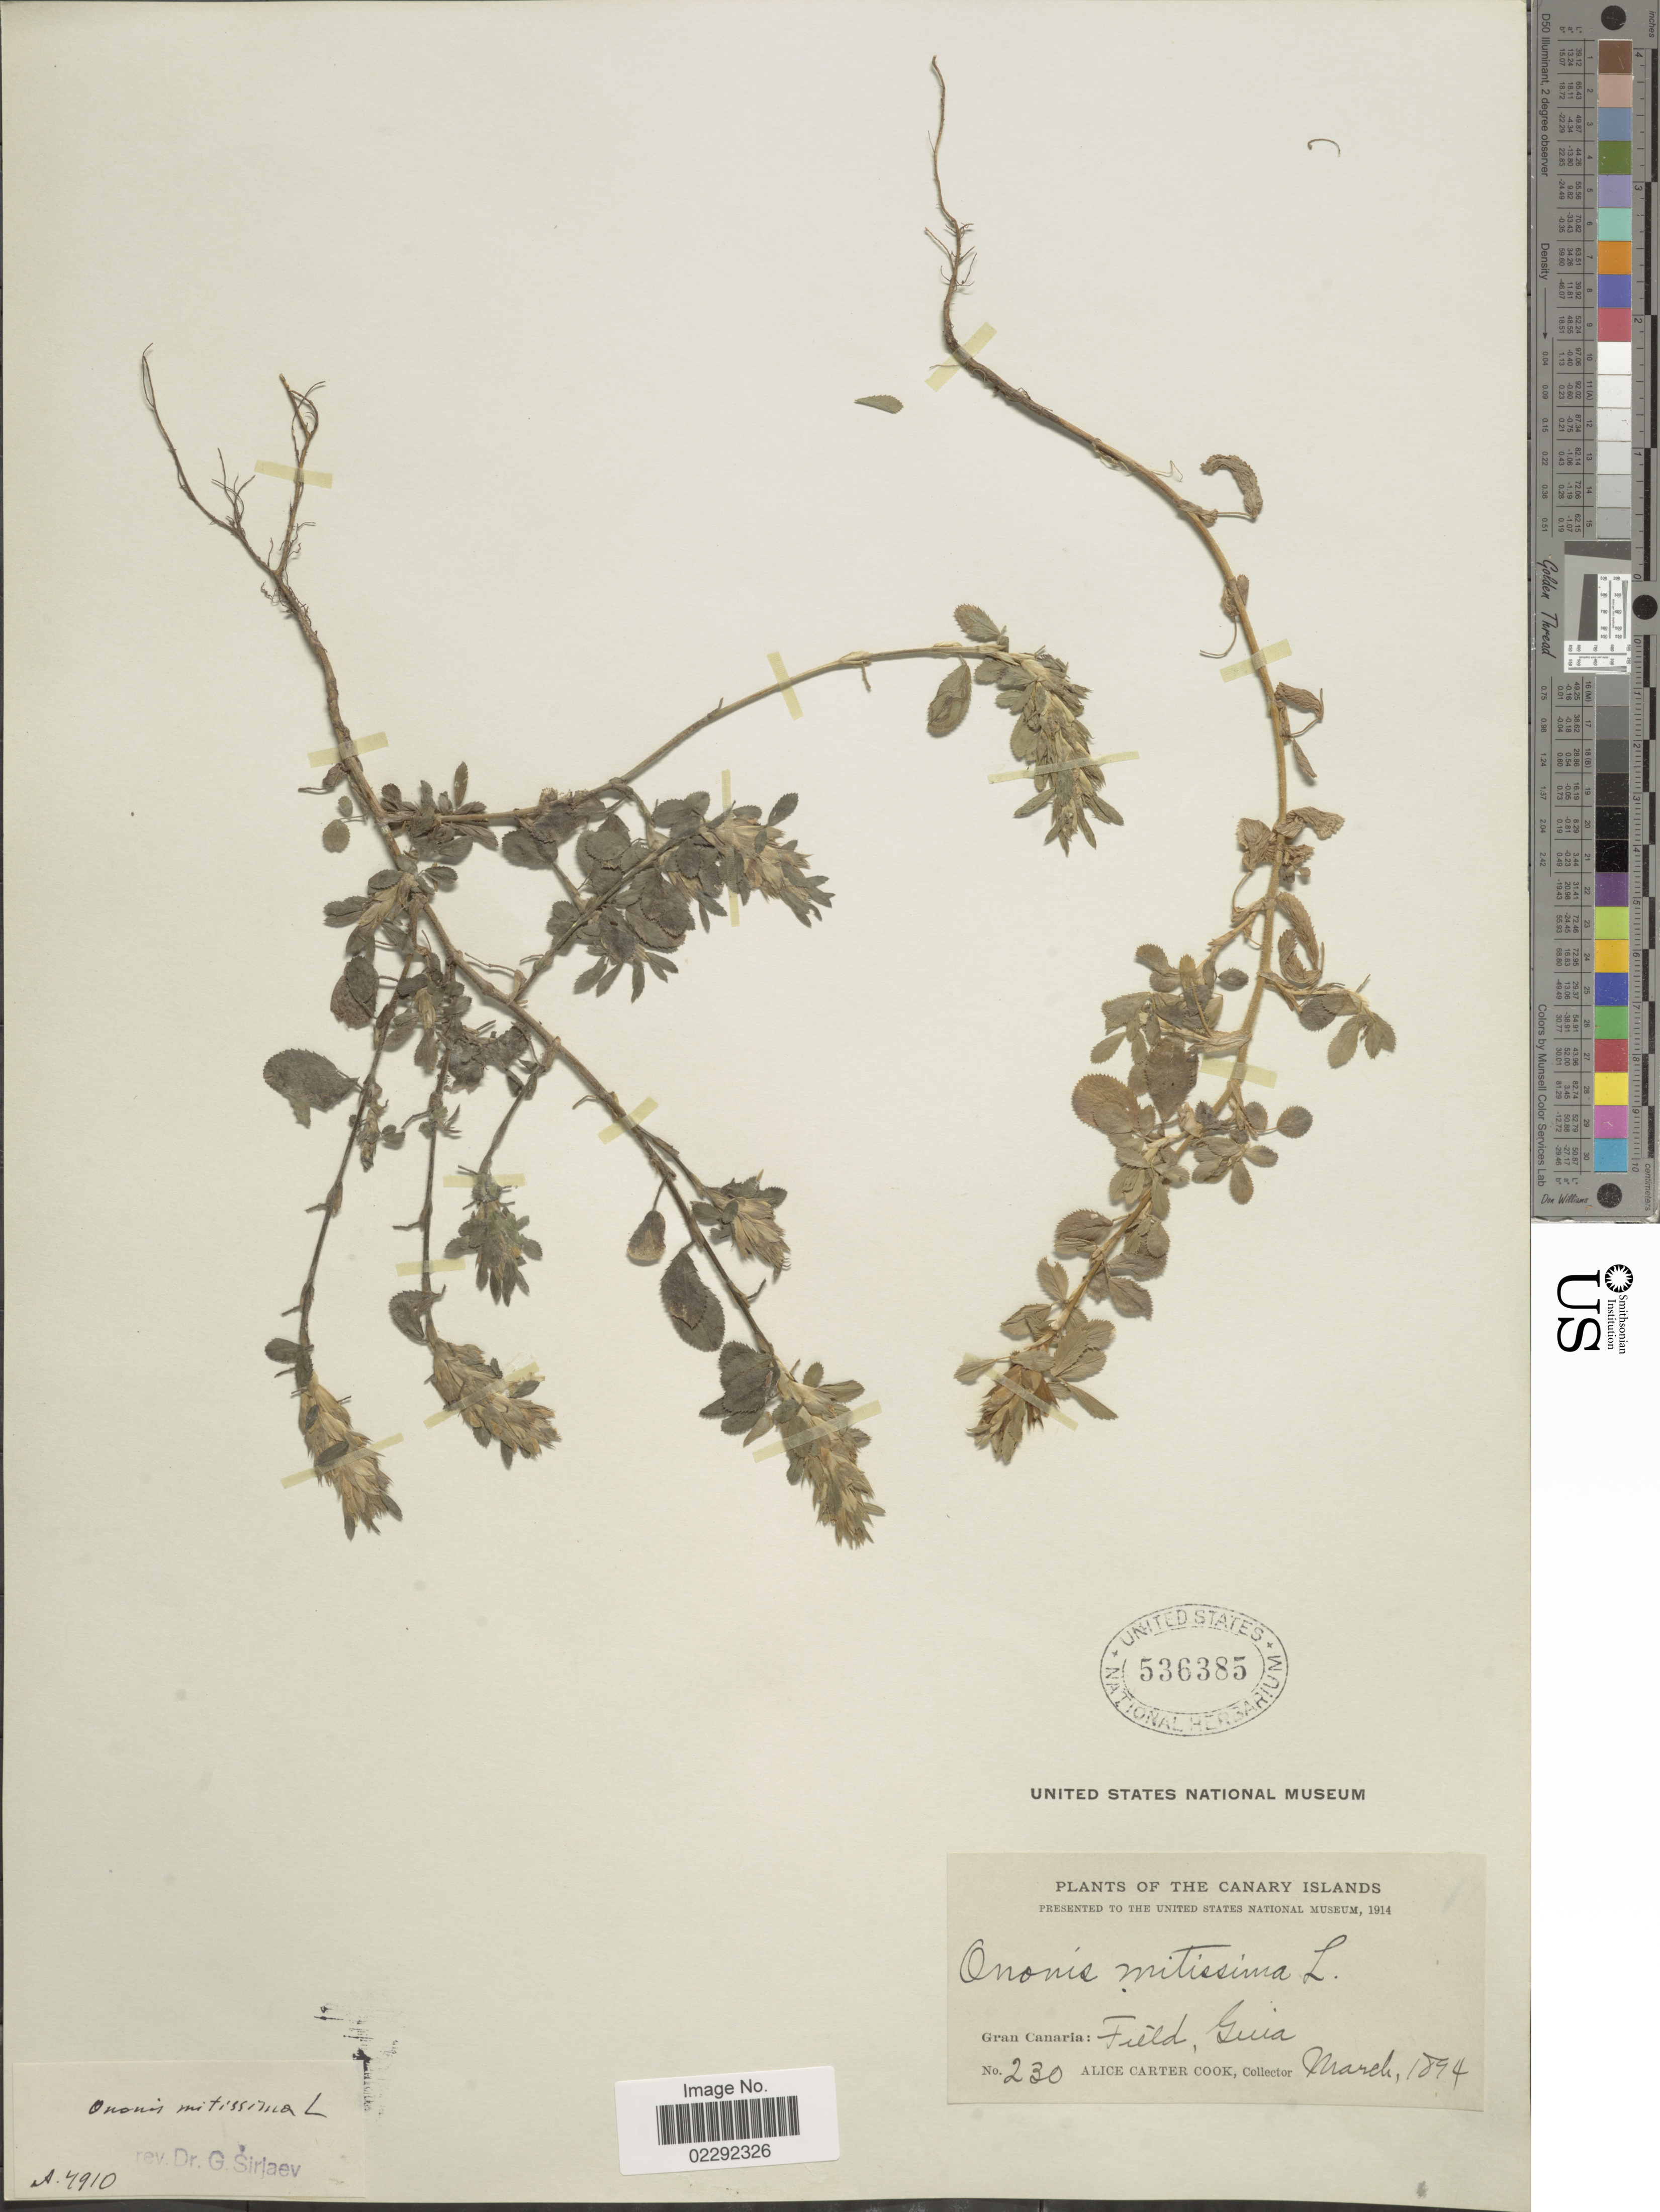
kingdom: Plantae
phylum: Tracheophyta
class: Magnoliopsida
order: Fabales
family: Fabaceae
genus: Ononis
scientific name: Ononis mitissima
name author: L.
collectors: Alice C. Cook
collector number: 230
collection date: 1894-03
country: Spain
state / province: Canarias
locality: Canary Islands. Gran Cañaria: Field, Guia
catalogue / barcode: US 536385